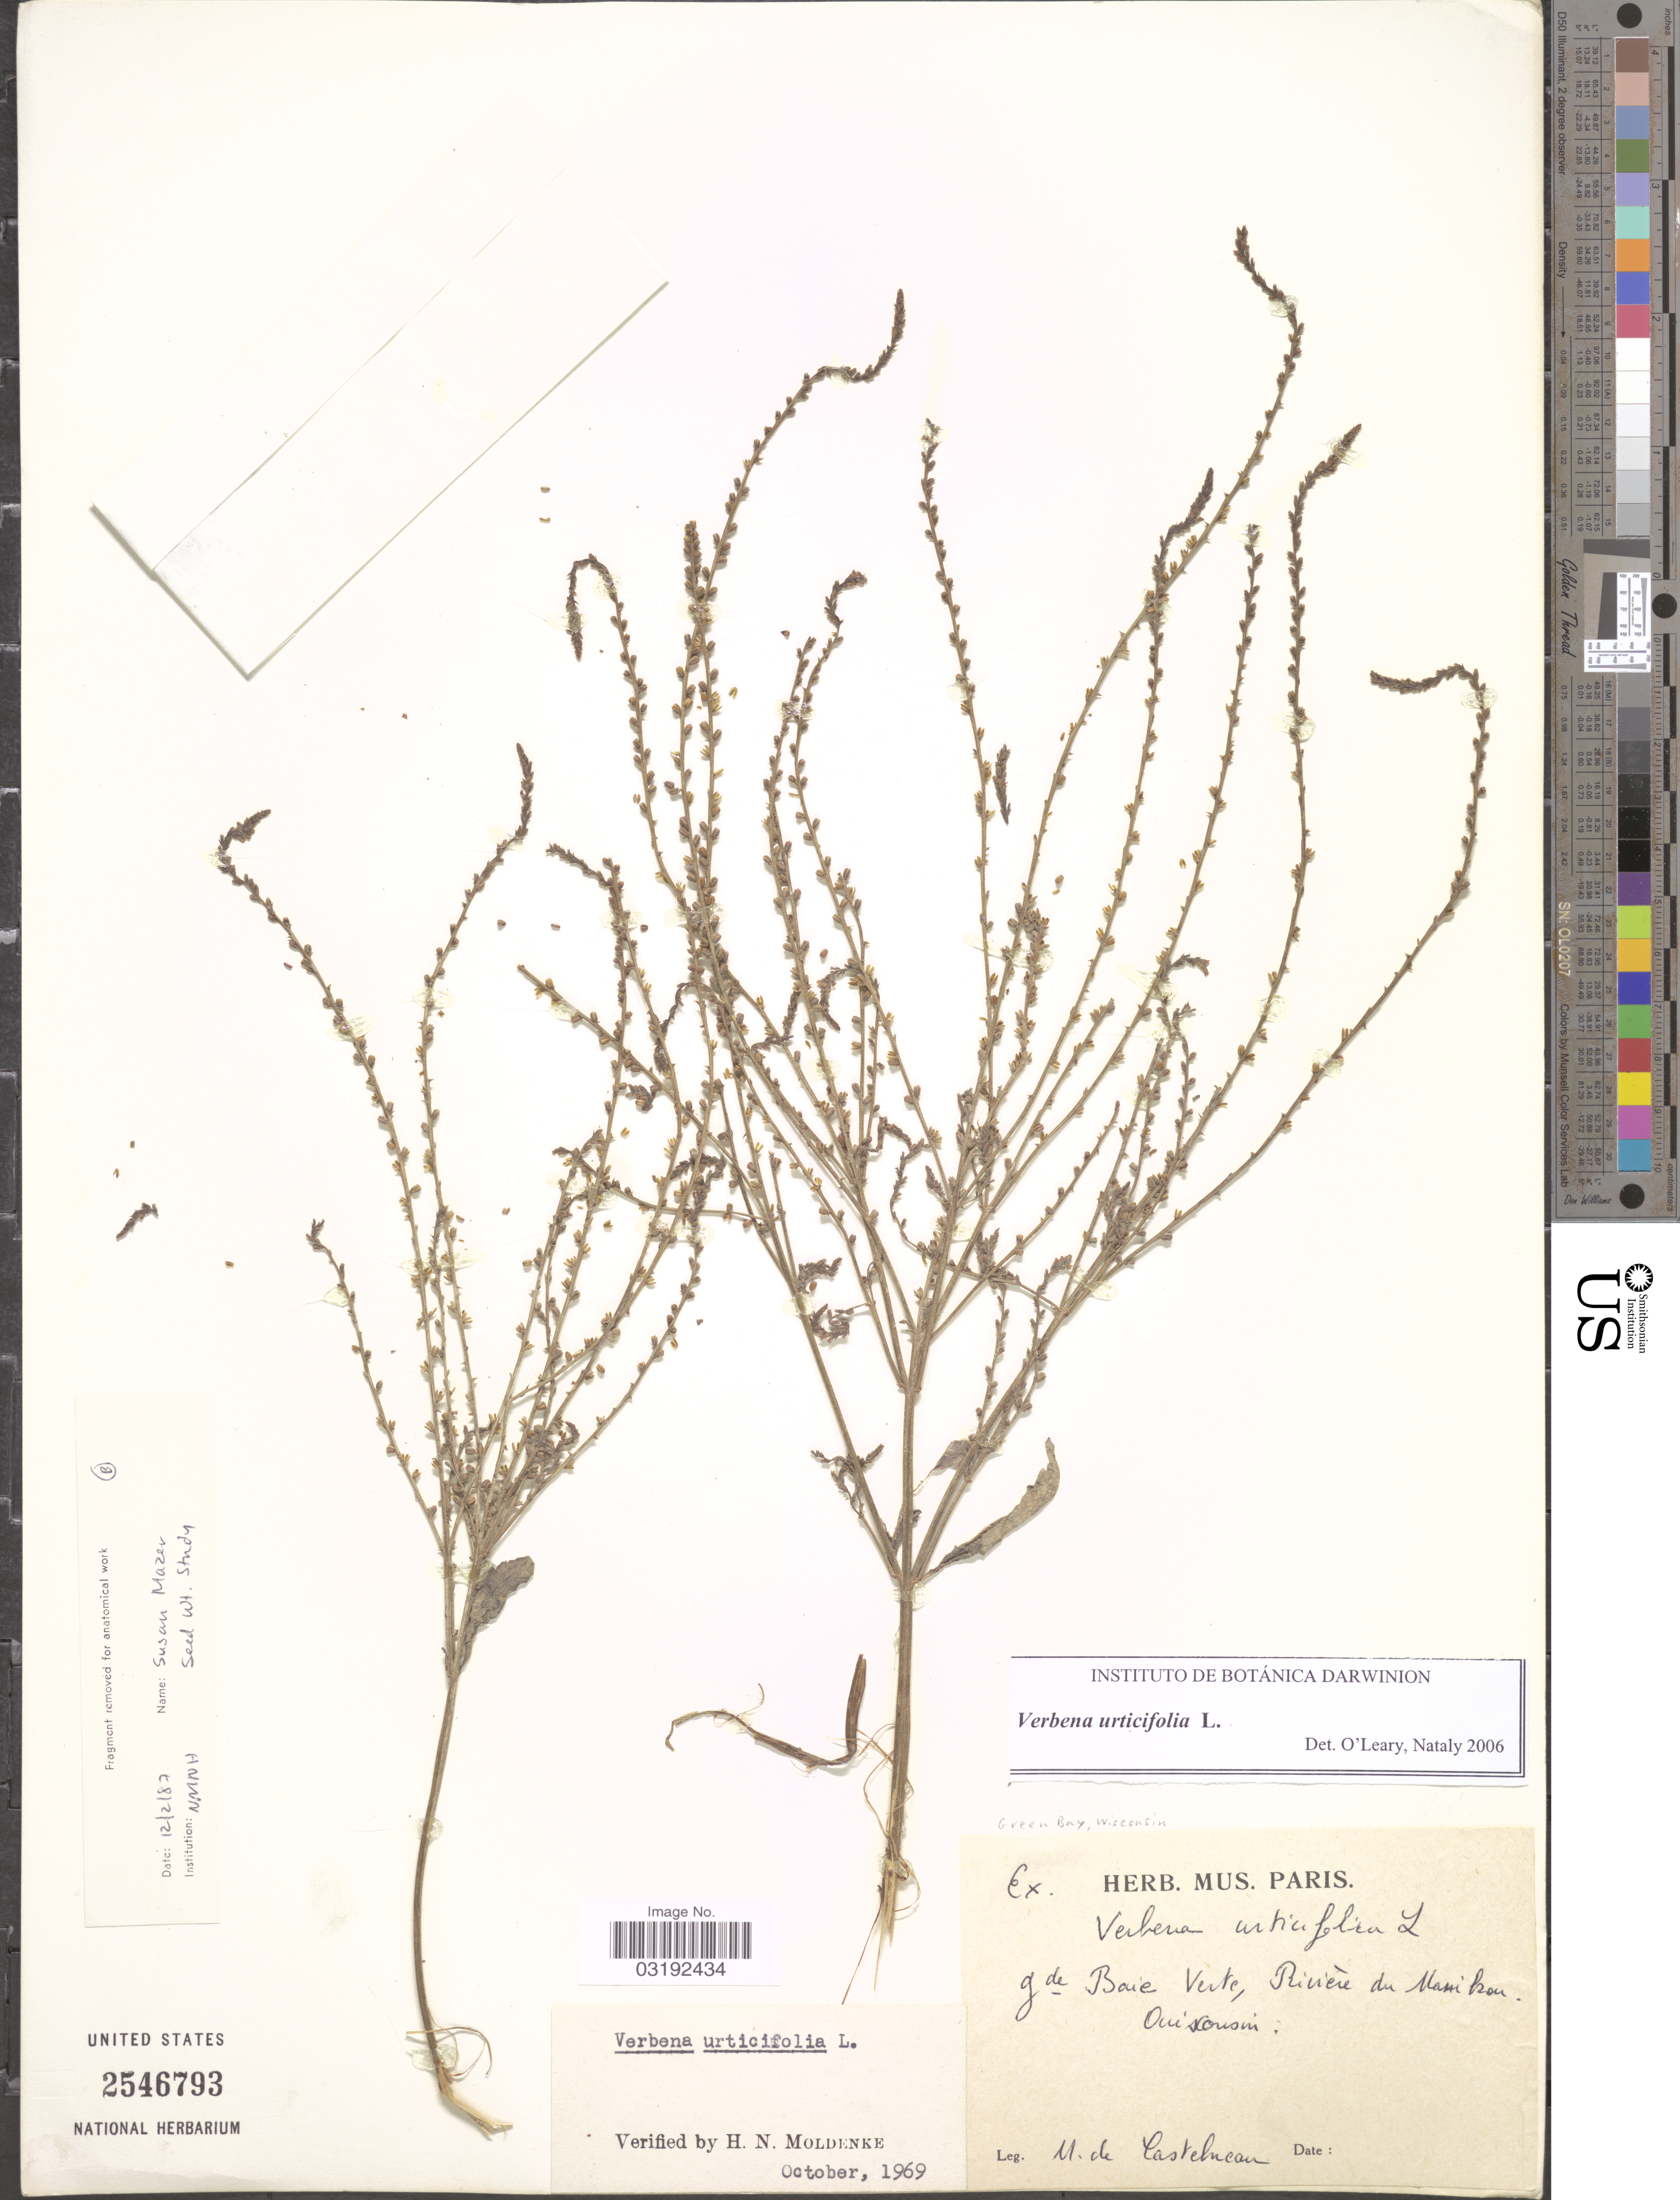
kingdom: Plantae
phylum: Tracheophyta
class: Magnoliopsida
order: Lamiales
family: Verbenaceae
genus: Verbena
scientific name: Verbena urticifolia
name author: L.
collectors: M. de Castelneau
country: United States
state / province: Wisconsin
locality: Gde Baie Verte, Rivière du Manikou. Wisconsin. Green Bay.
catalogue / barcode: US 2546793